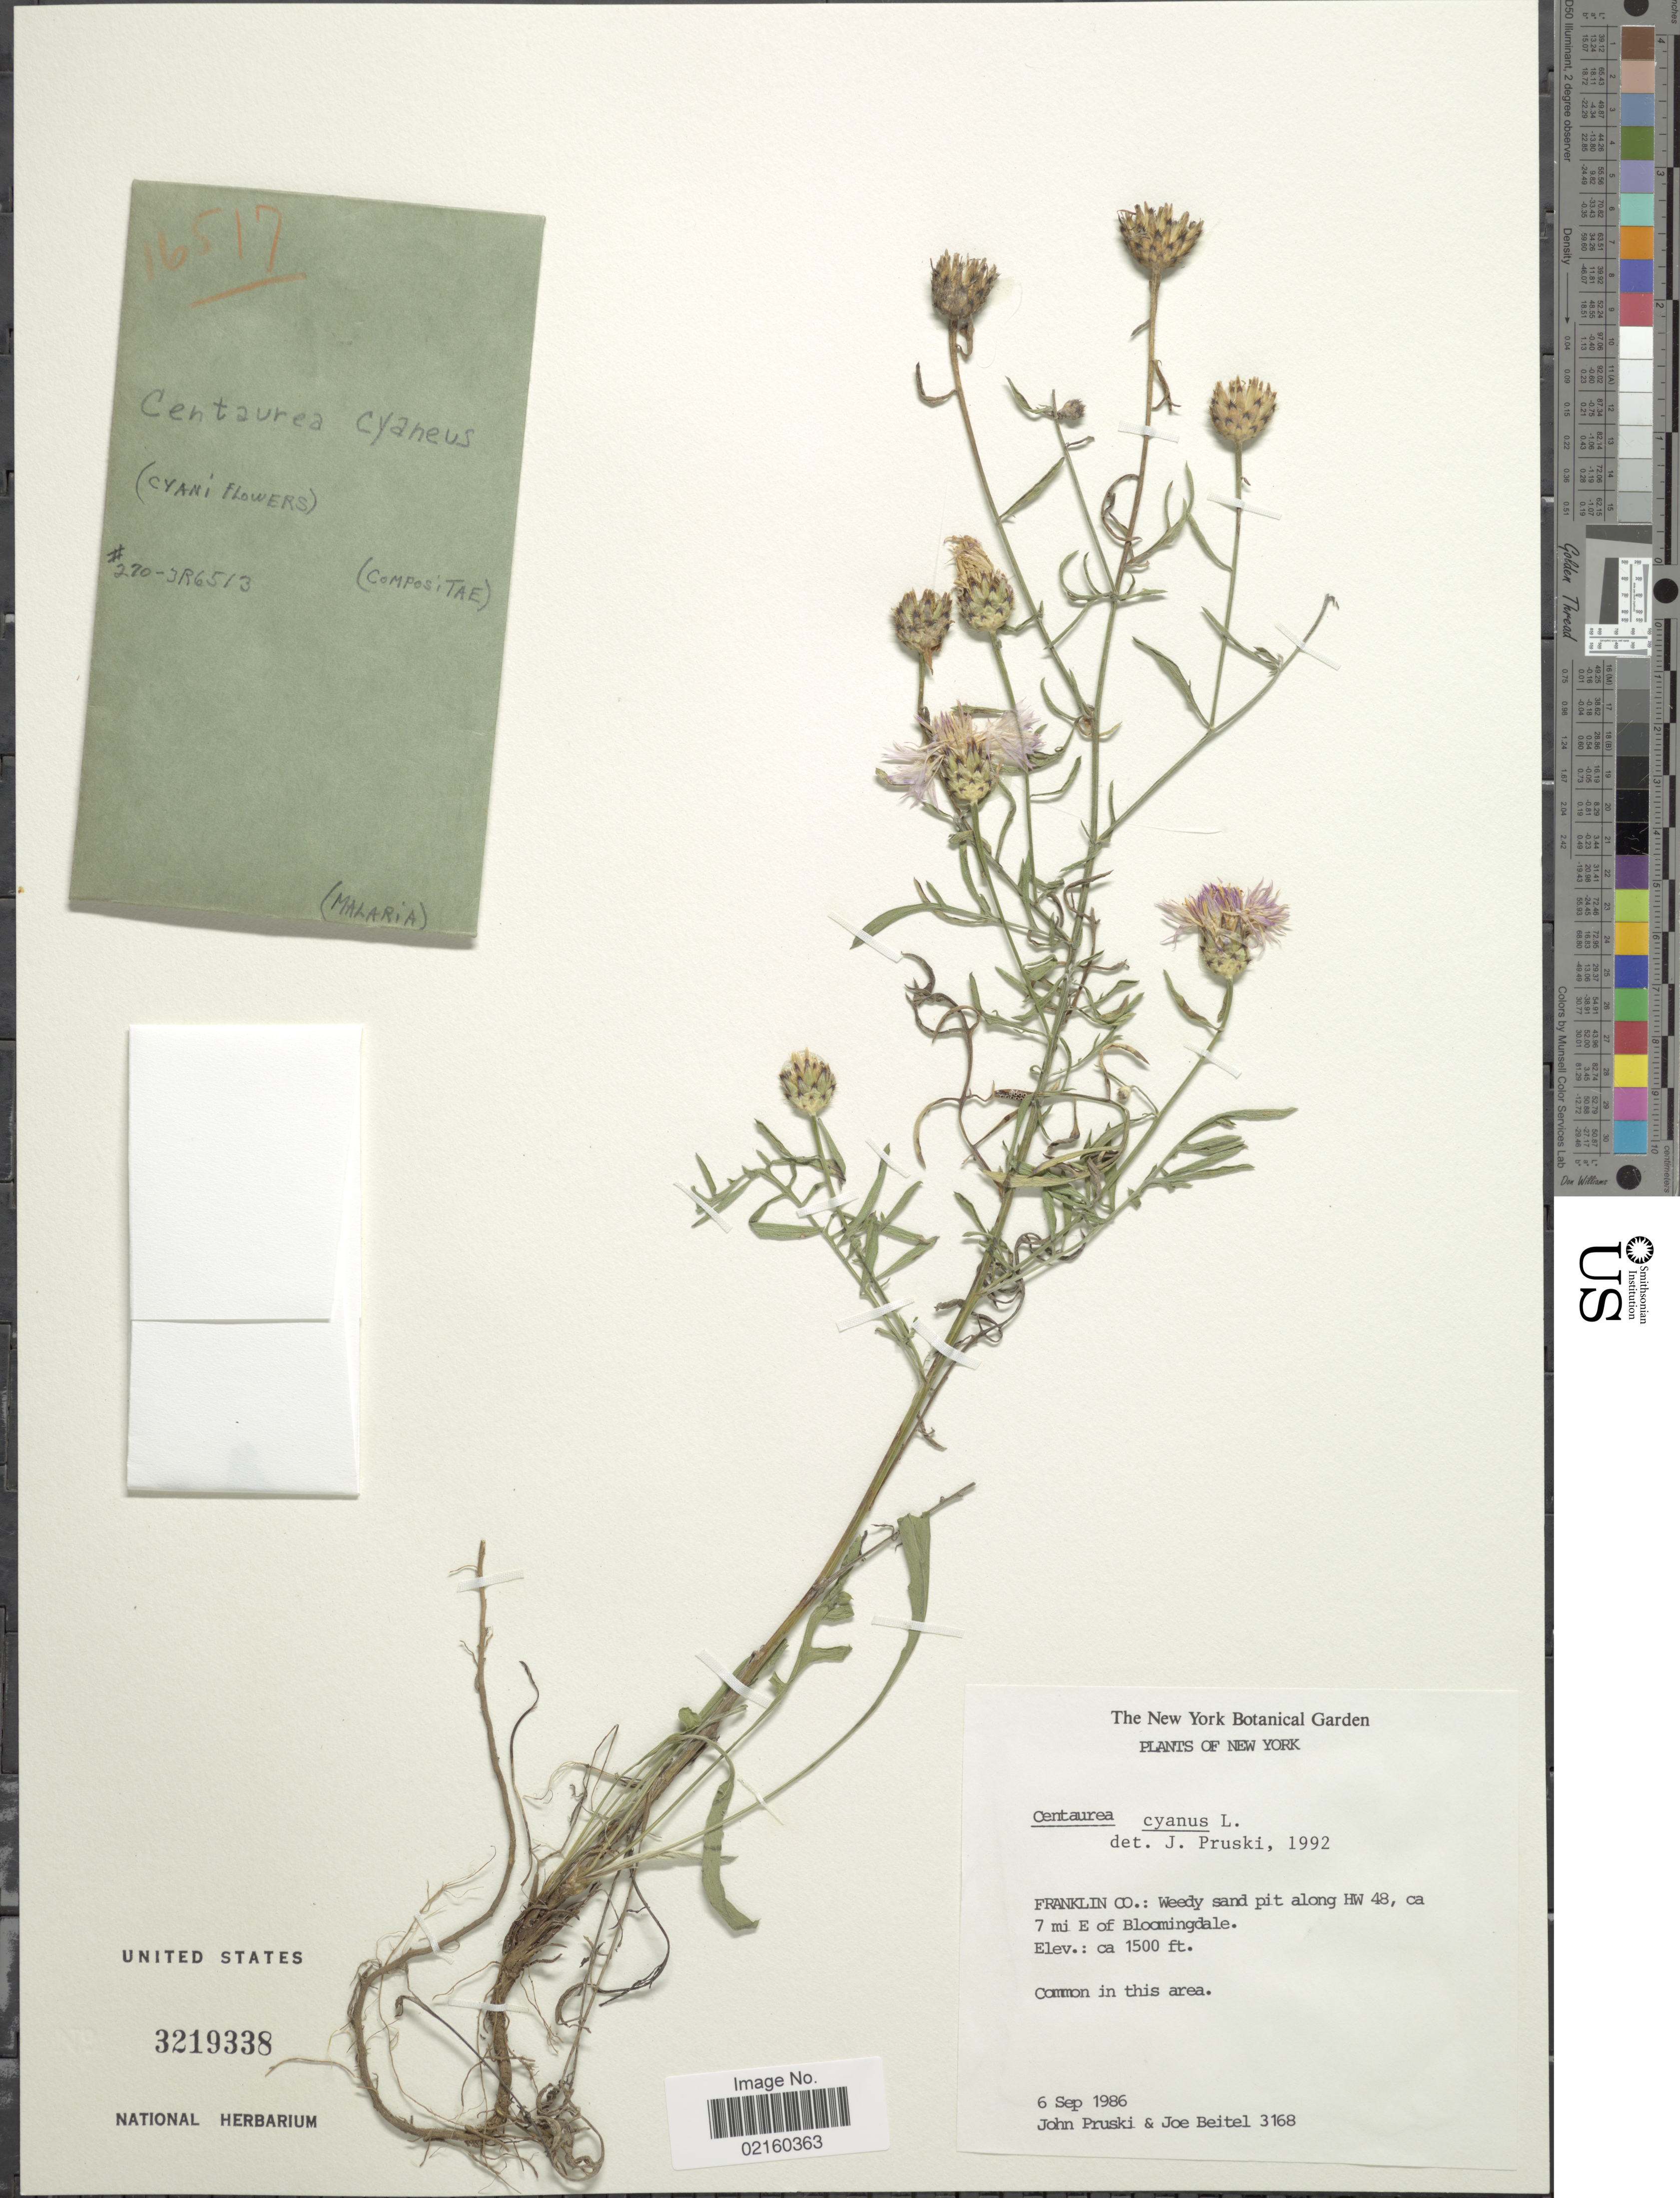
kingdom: Plantae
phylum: Tracheophyta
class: Magnoliopsida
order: Asterales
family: Asteraceae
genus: Centaurea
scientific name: Centaurea cyanus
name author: L.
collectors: J. F. Pruski & J. M. Beitel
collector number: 3168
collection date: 1986-09-06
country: United States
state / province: New York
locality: Franklin Co., along HW 48, ca 7 mi E of Bloomingdale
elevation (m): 457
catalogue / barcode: US 3219338